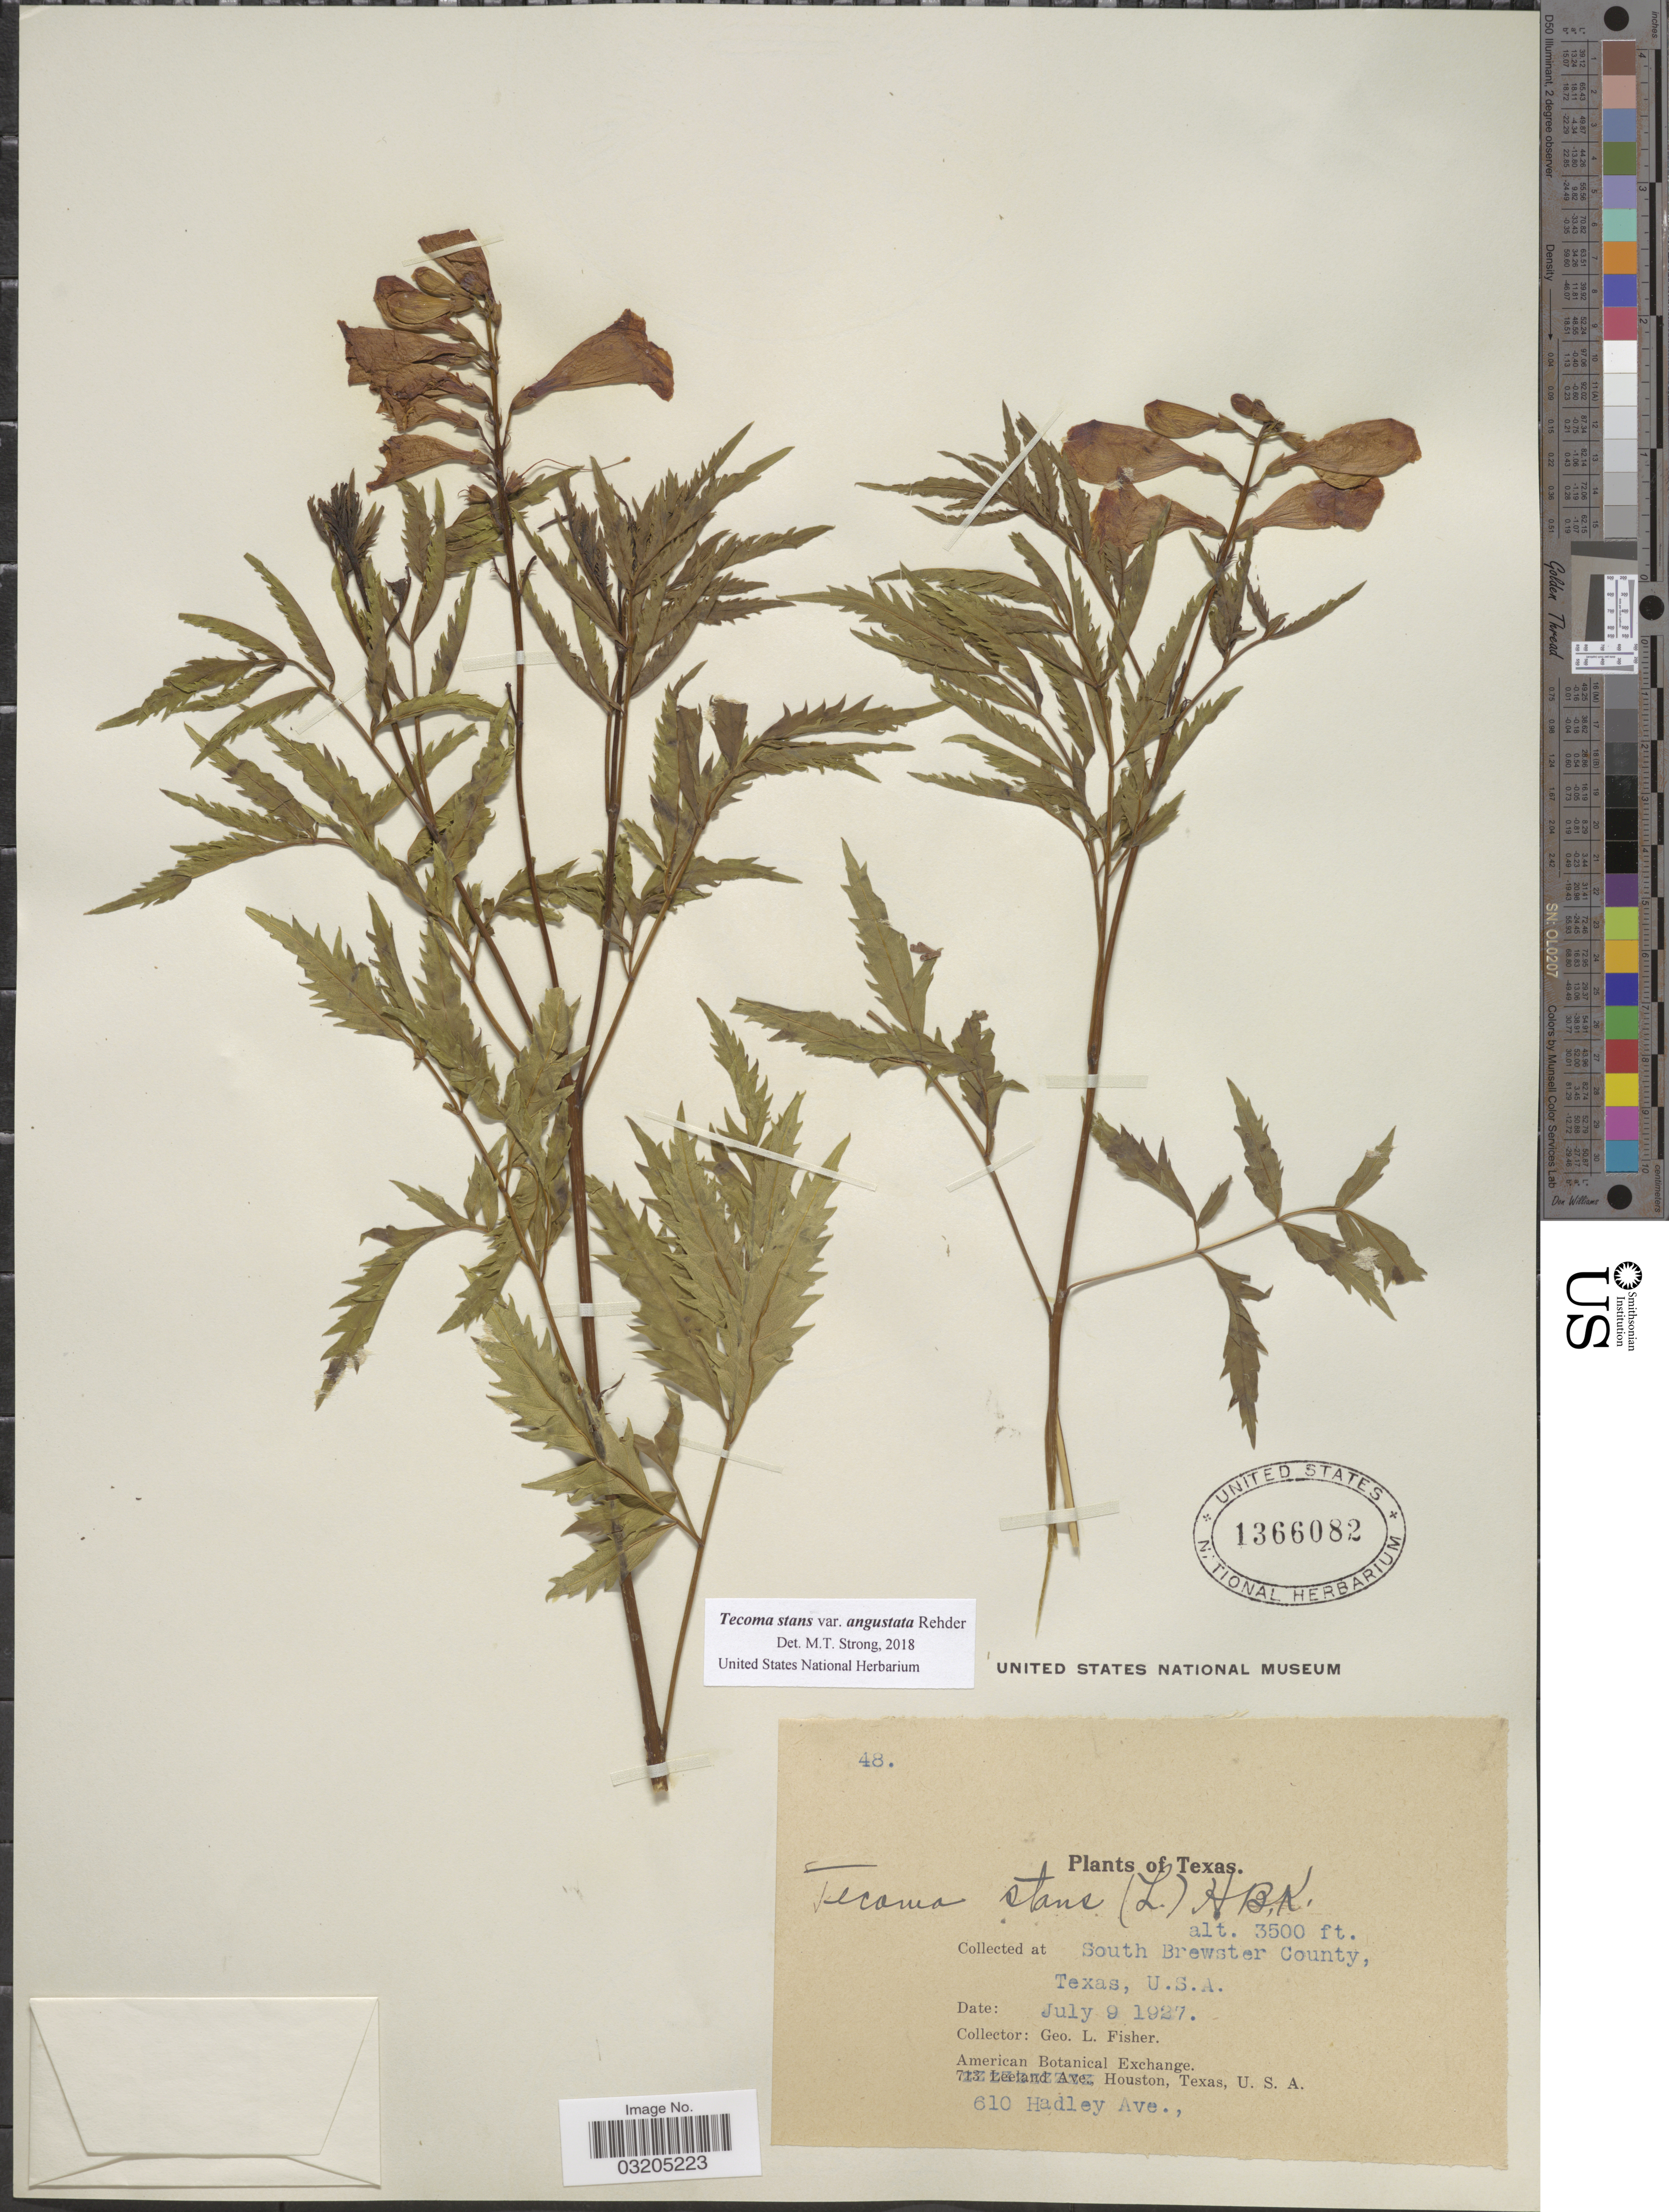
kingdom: Plantae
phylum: Tracheophyta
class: Magnoliopsida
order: Lamiales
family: Bignoniaceae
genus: Tecoma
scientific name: Tecoma stans var. angustata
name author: Rehder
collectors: G. L. Fisher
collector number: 48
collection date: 1927-07-09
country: United States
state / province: Texas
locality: South Brewster County.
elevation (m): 1067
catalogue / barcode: US 1366082